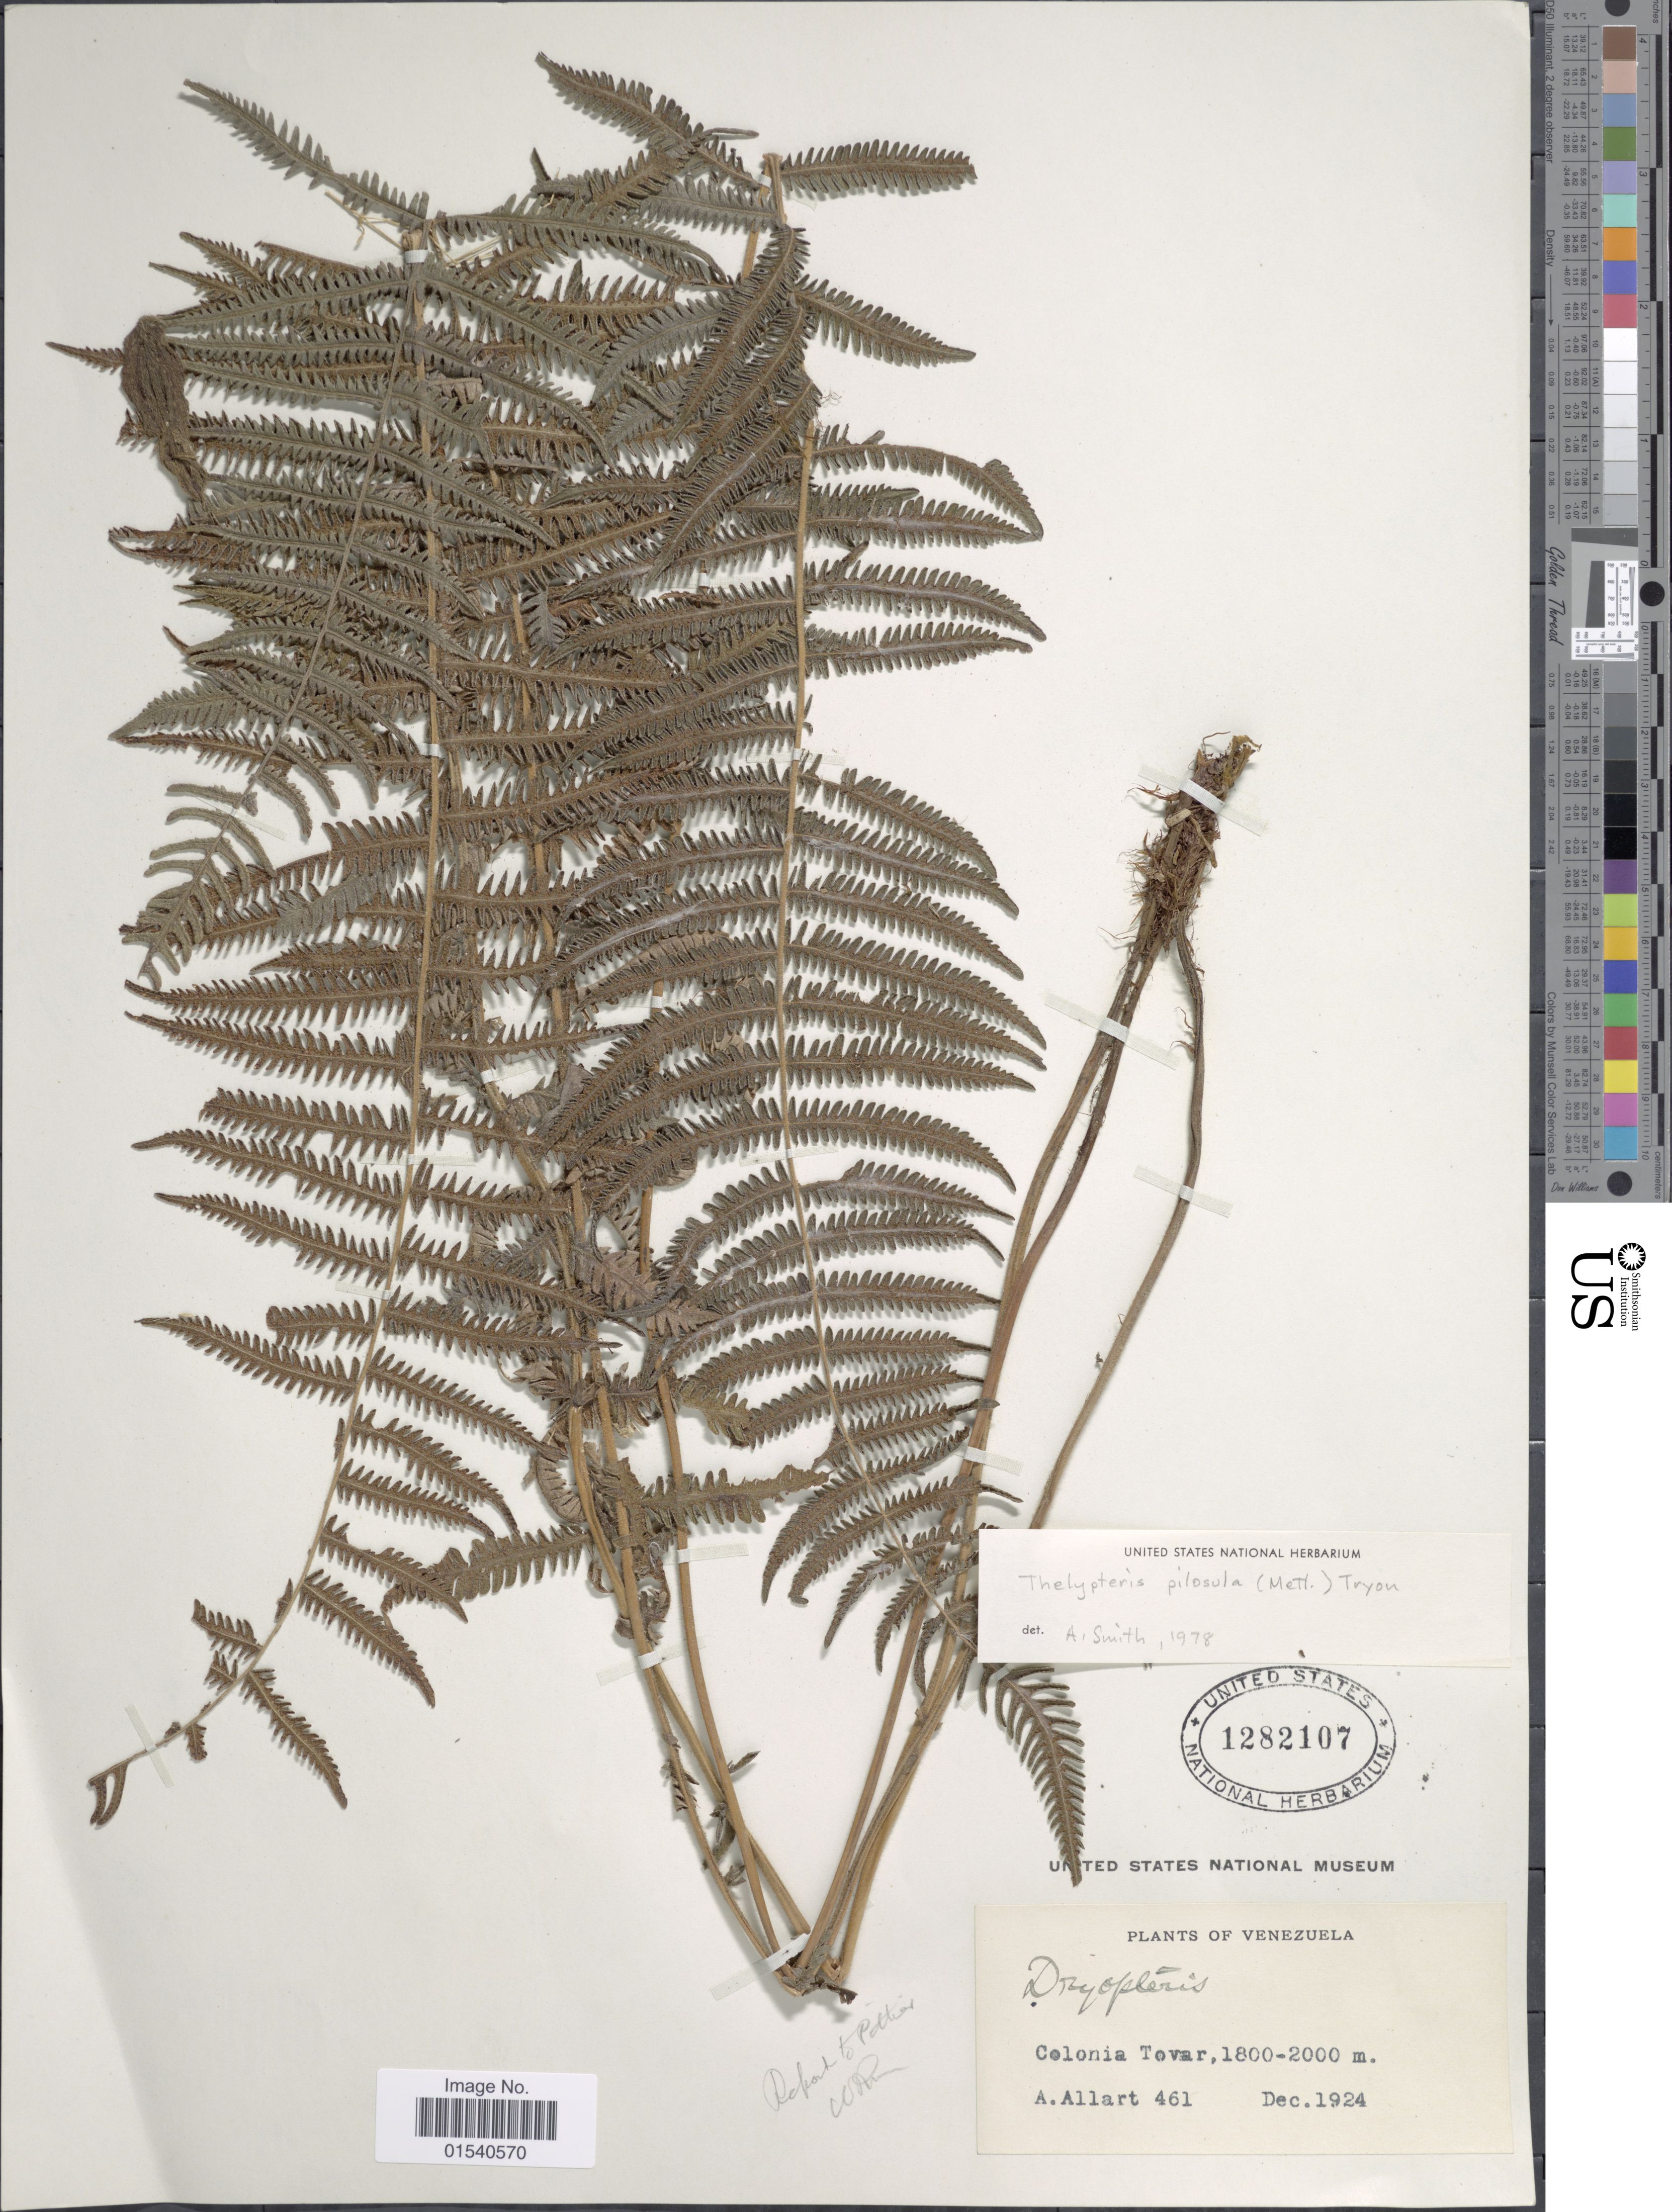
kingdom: Plantae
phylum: Tracheophyta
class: Polypodiopsida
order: Polypodiales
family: Thelypteridaceae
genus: Amauropelta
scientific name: Amauropelta pilosula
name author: (Klotzsch & H. Karst.) Á. Löve & D. Löve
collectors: A. Allart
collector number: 461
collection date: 1924-12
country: Venezuela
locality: Colonia Tovar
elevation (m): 1800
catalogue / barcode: US 1282107